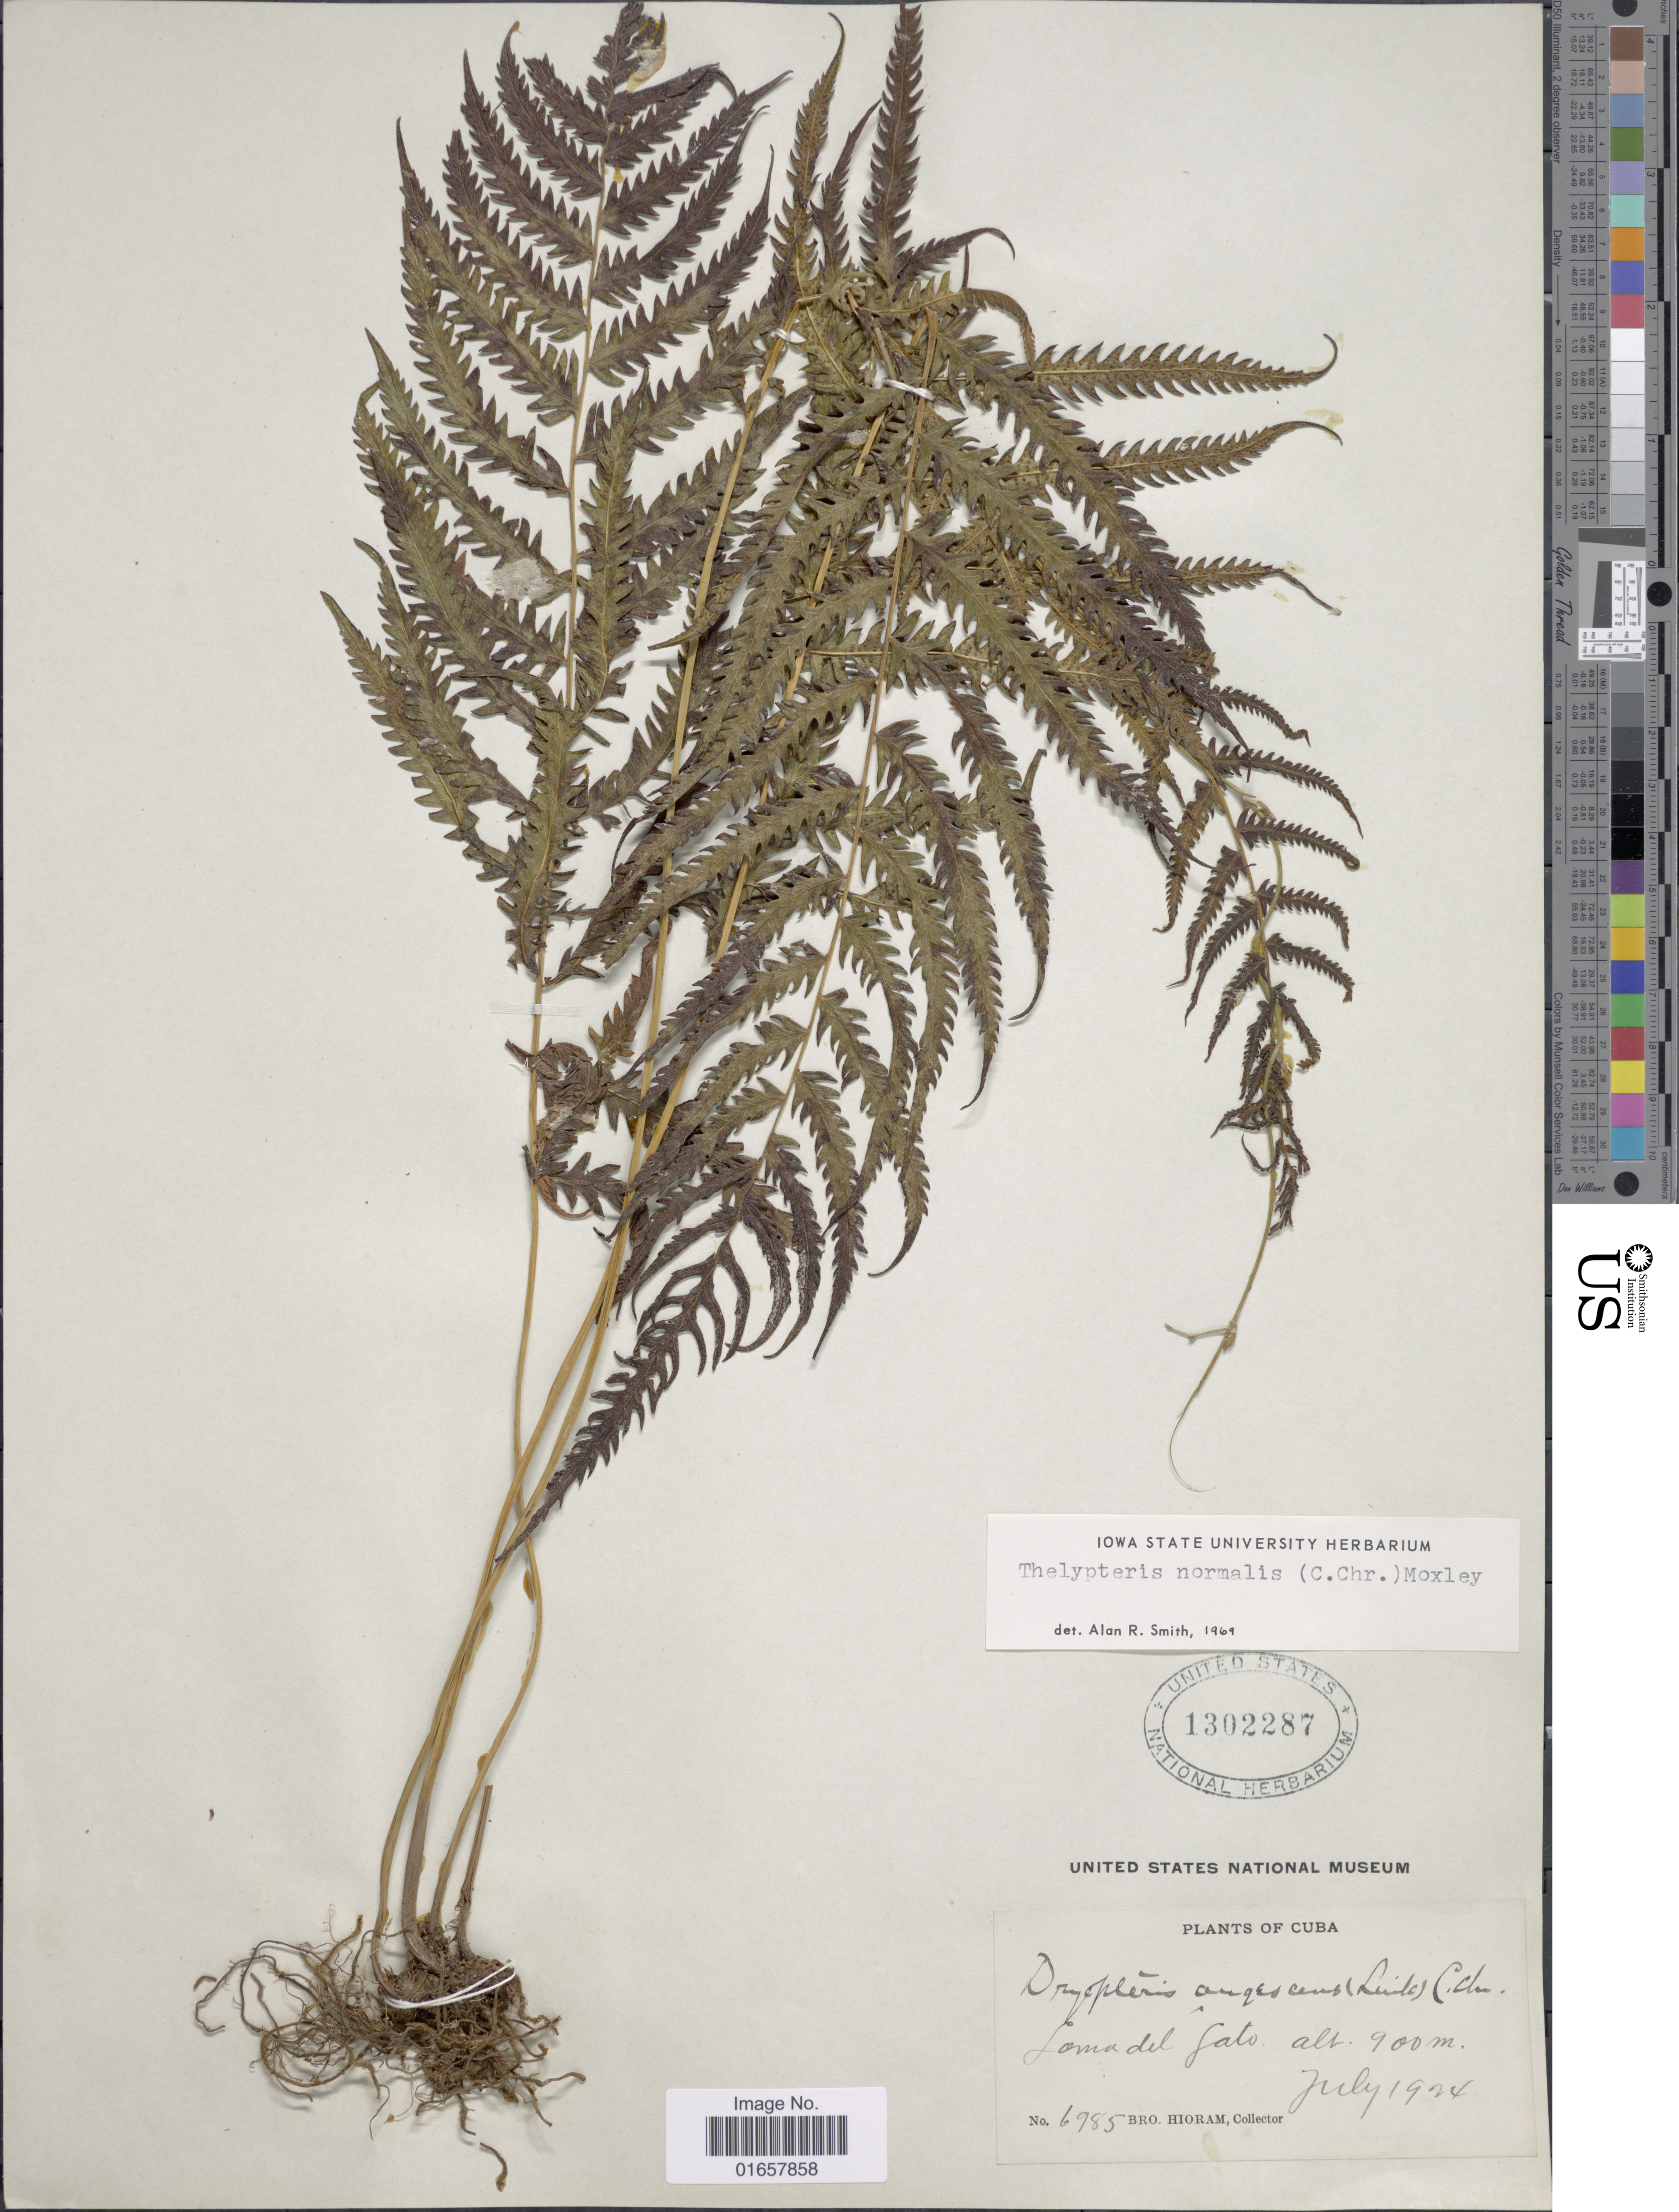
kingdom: Plantae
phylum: Tracheophyta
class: Polypodiopsida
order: Polypodiales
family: Thelypteridaceae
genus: Christella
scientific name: Christella kunthii comb. ined.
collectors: Bro. Hioram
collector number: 6985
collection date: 1924-07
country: Cuba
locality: Cuba, Loma del Gato.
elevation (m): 900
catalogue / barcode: US 1302287